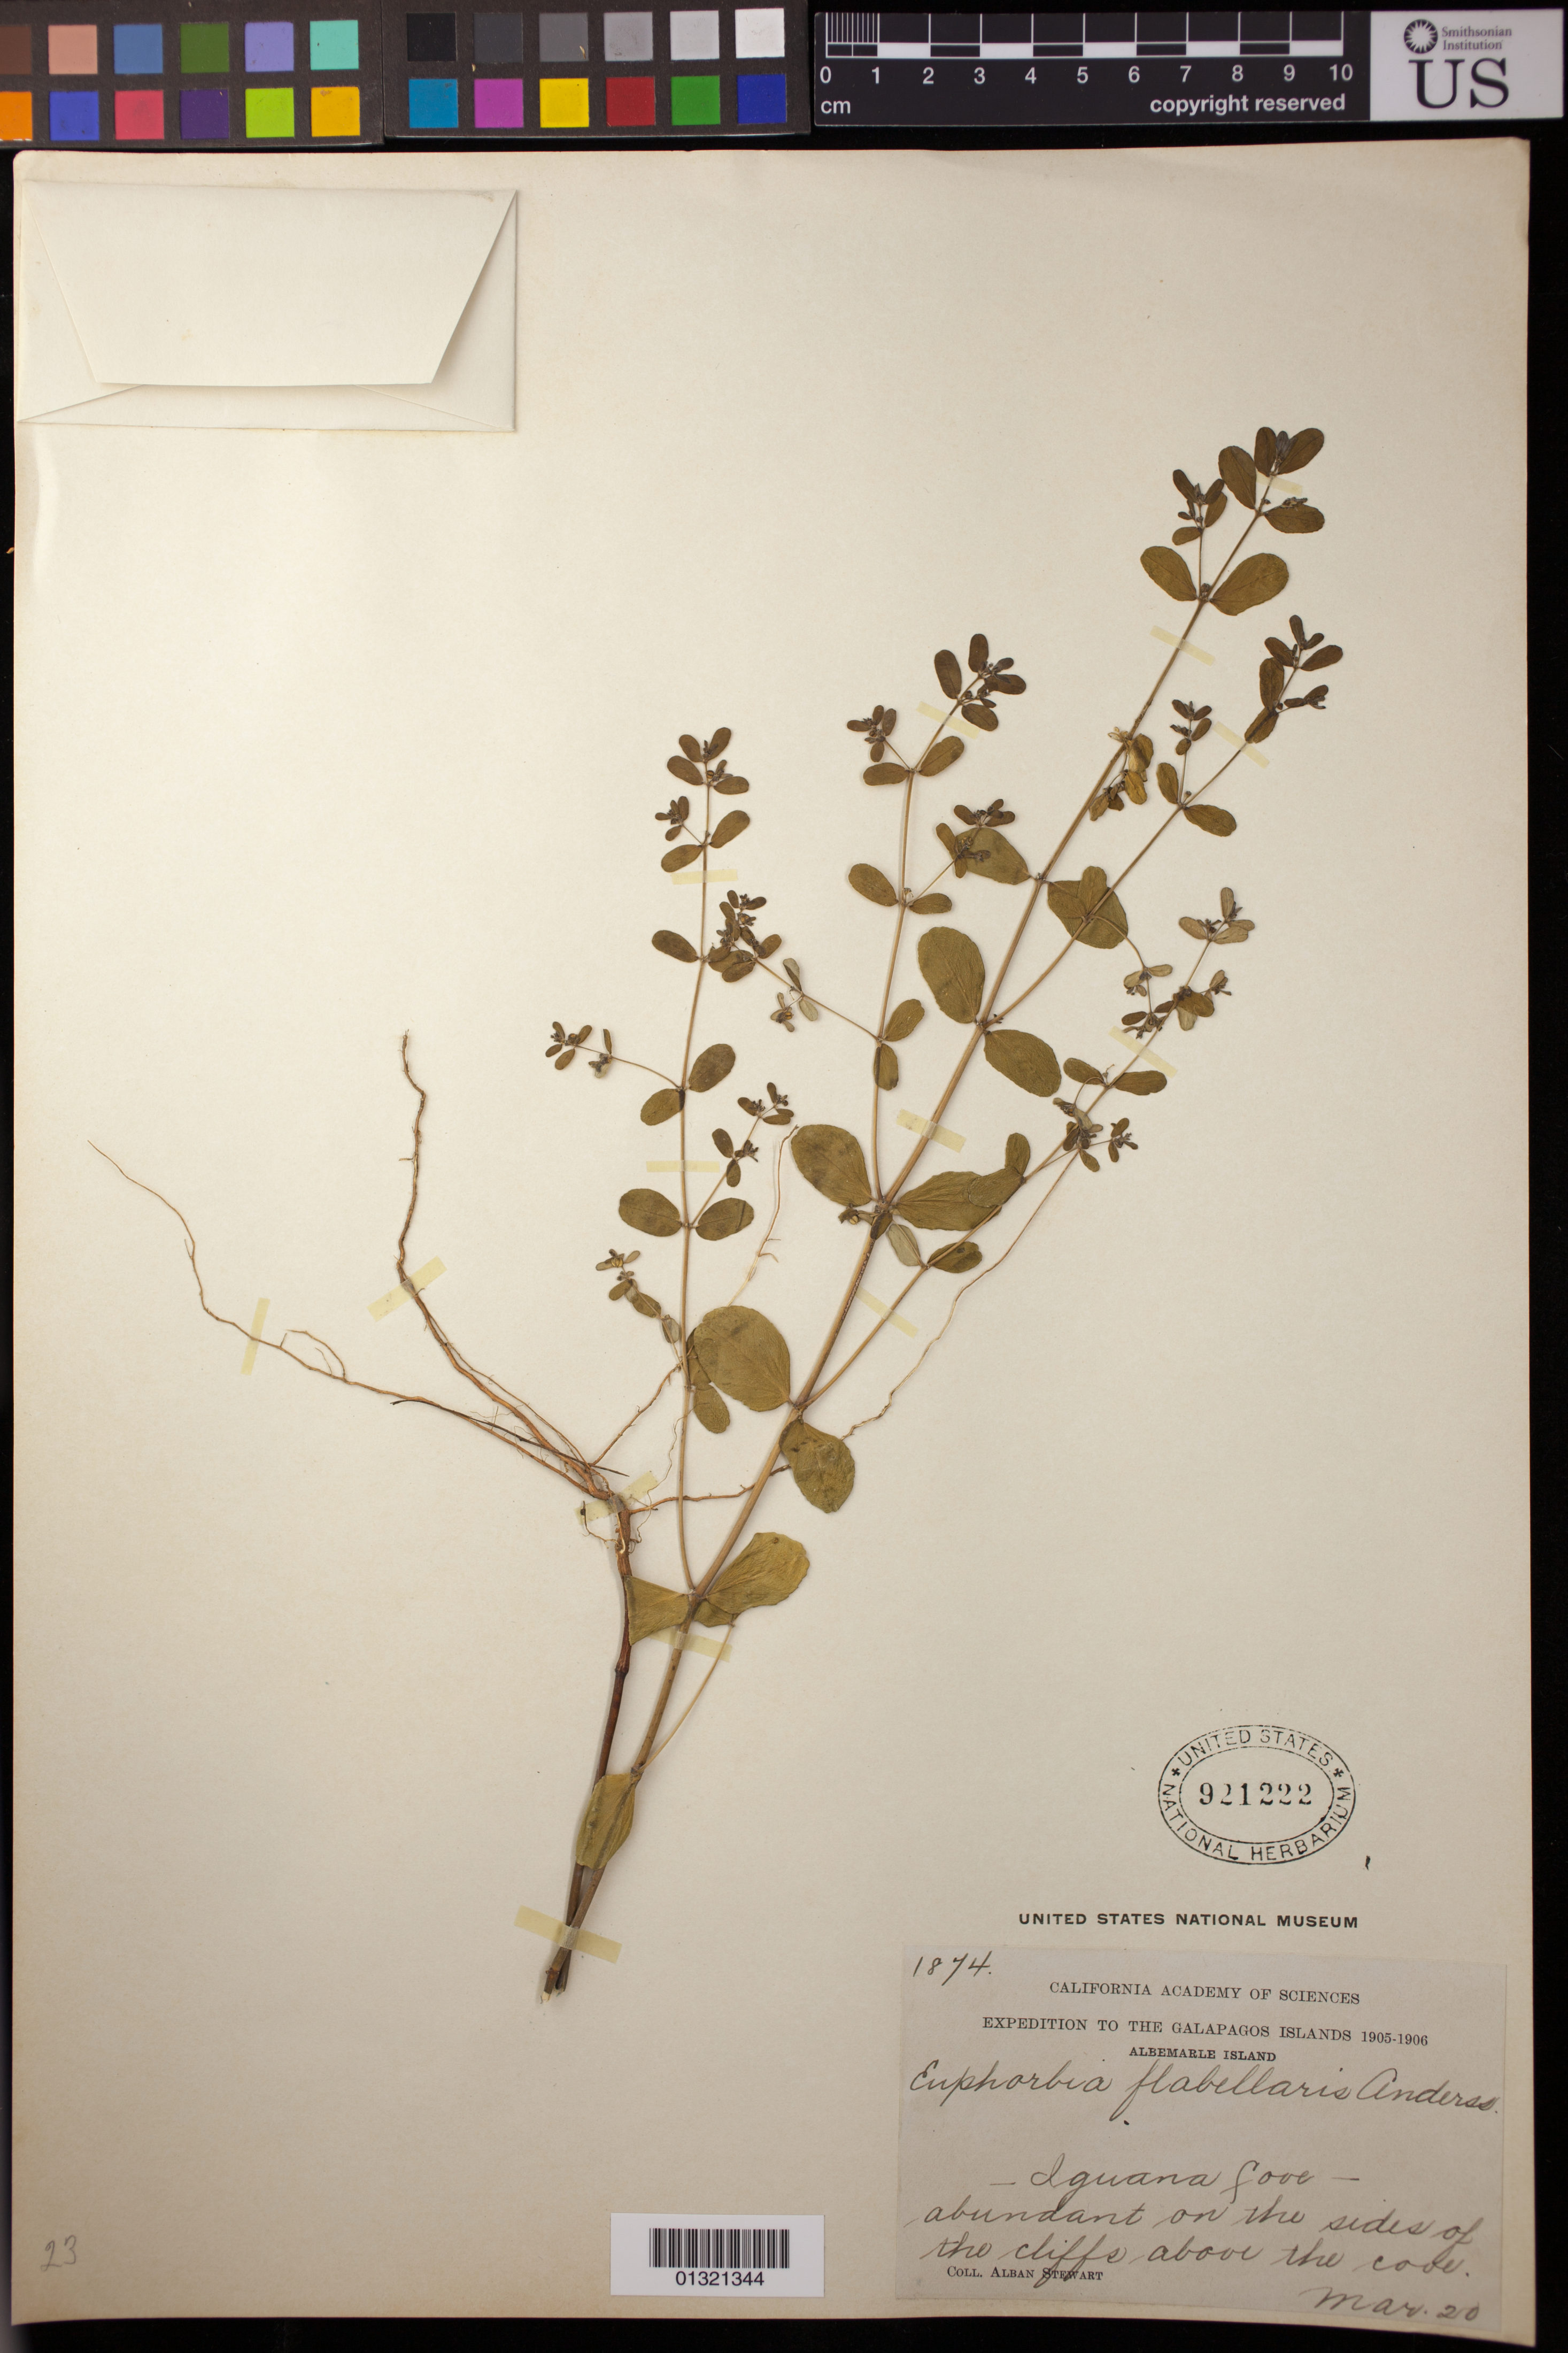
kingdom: Plantae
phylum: Tracheophyta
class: Magnoliopsida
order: Malpighiales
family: Euphorbiaceae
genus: Euphorbia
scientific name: Euphorbia recurva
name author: Hook. f.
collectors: A. Stewart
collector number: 1874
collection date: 1906-03-20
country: Ecuador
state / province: Colón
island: Isabela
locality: Albemarle Island; Iguana Cove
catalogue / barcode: US 921222